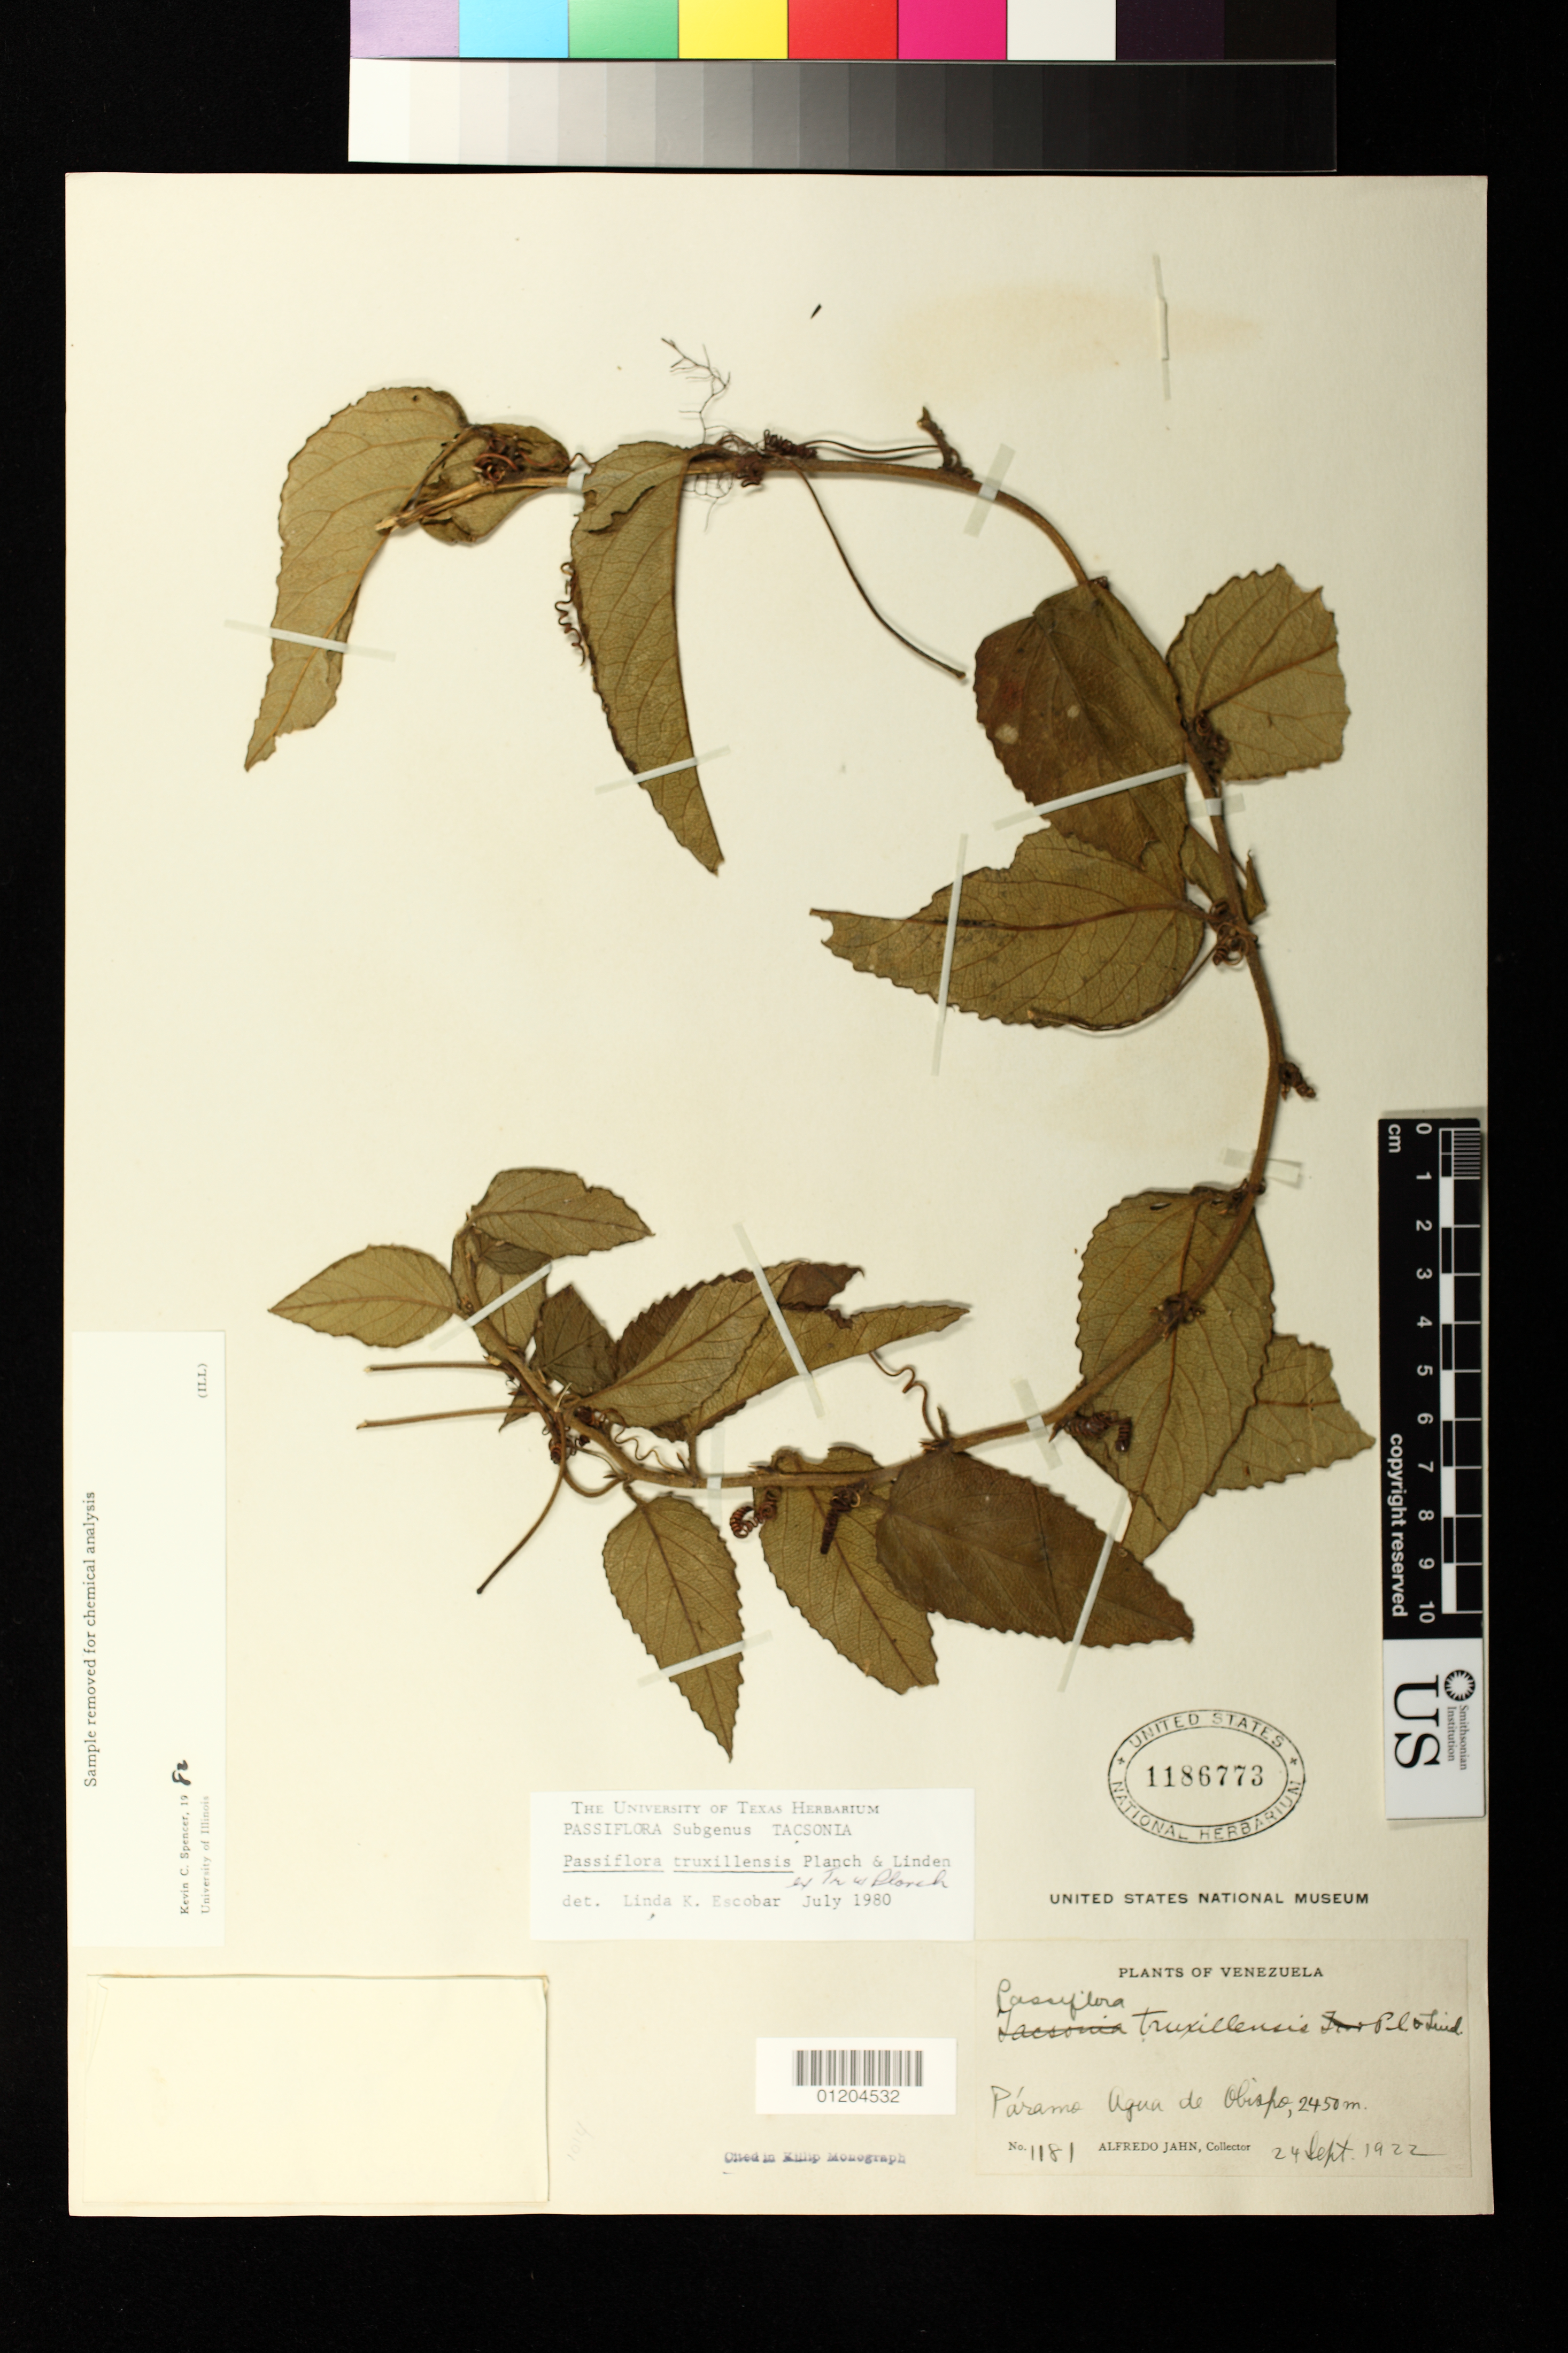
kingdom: Plantae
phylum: Tracheophyta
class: Magnoliopsida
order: Malpighiales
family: Passifloraceae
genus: Passiflora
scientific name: Passiflora truxillensis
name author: Triana & Planch.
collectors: A. Jahn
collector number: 1181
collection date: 1922-09-24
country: Venezuela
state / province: Trujillo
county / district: Carache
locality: Paramo Agua de Obispo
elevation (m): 2450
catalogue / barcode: US 1186773